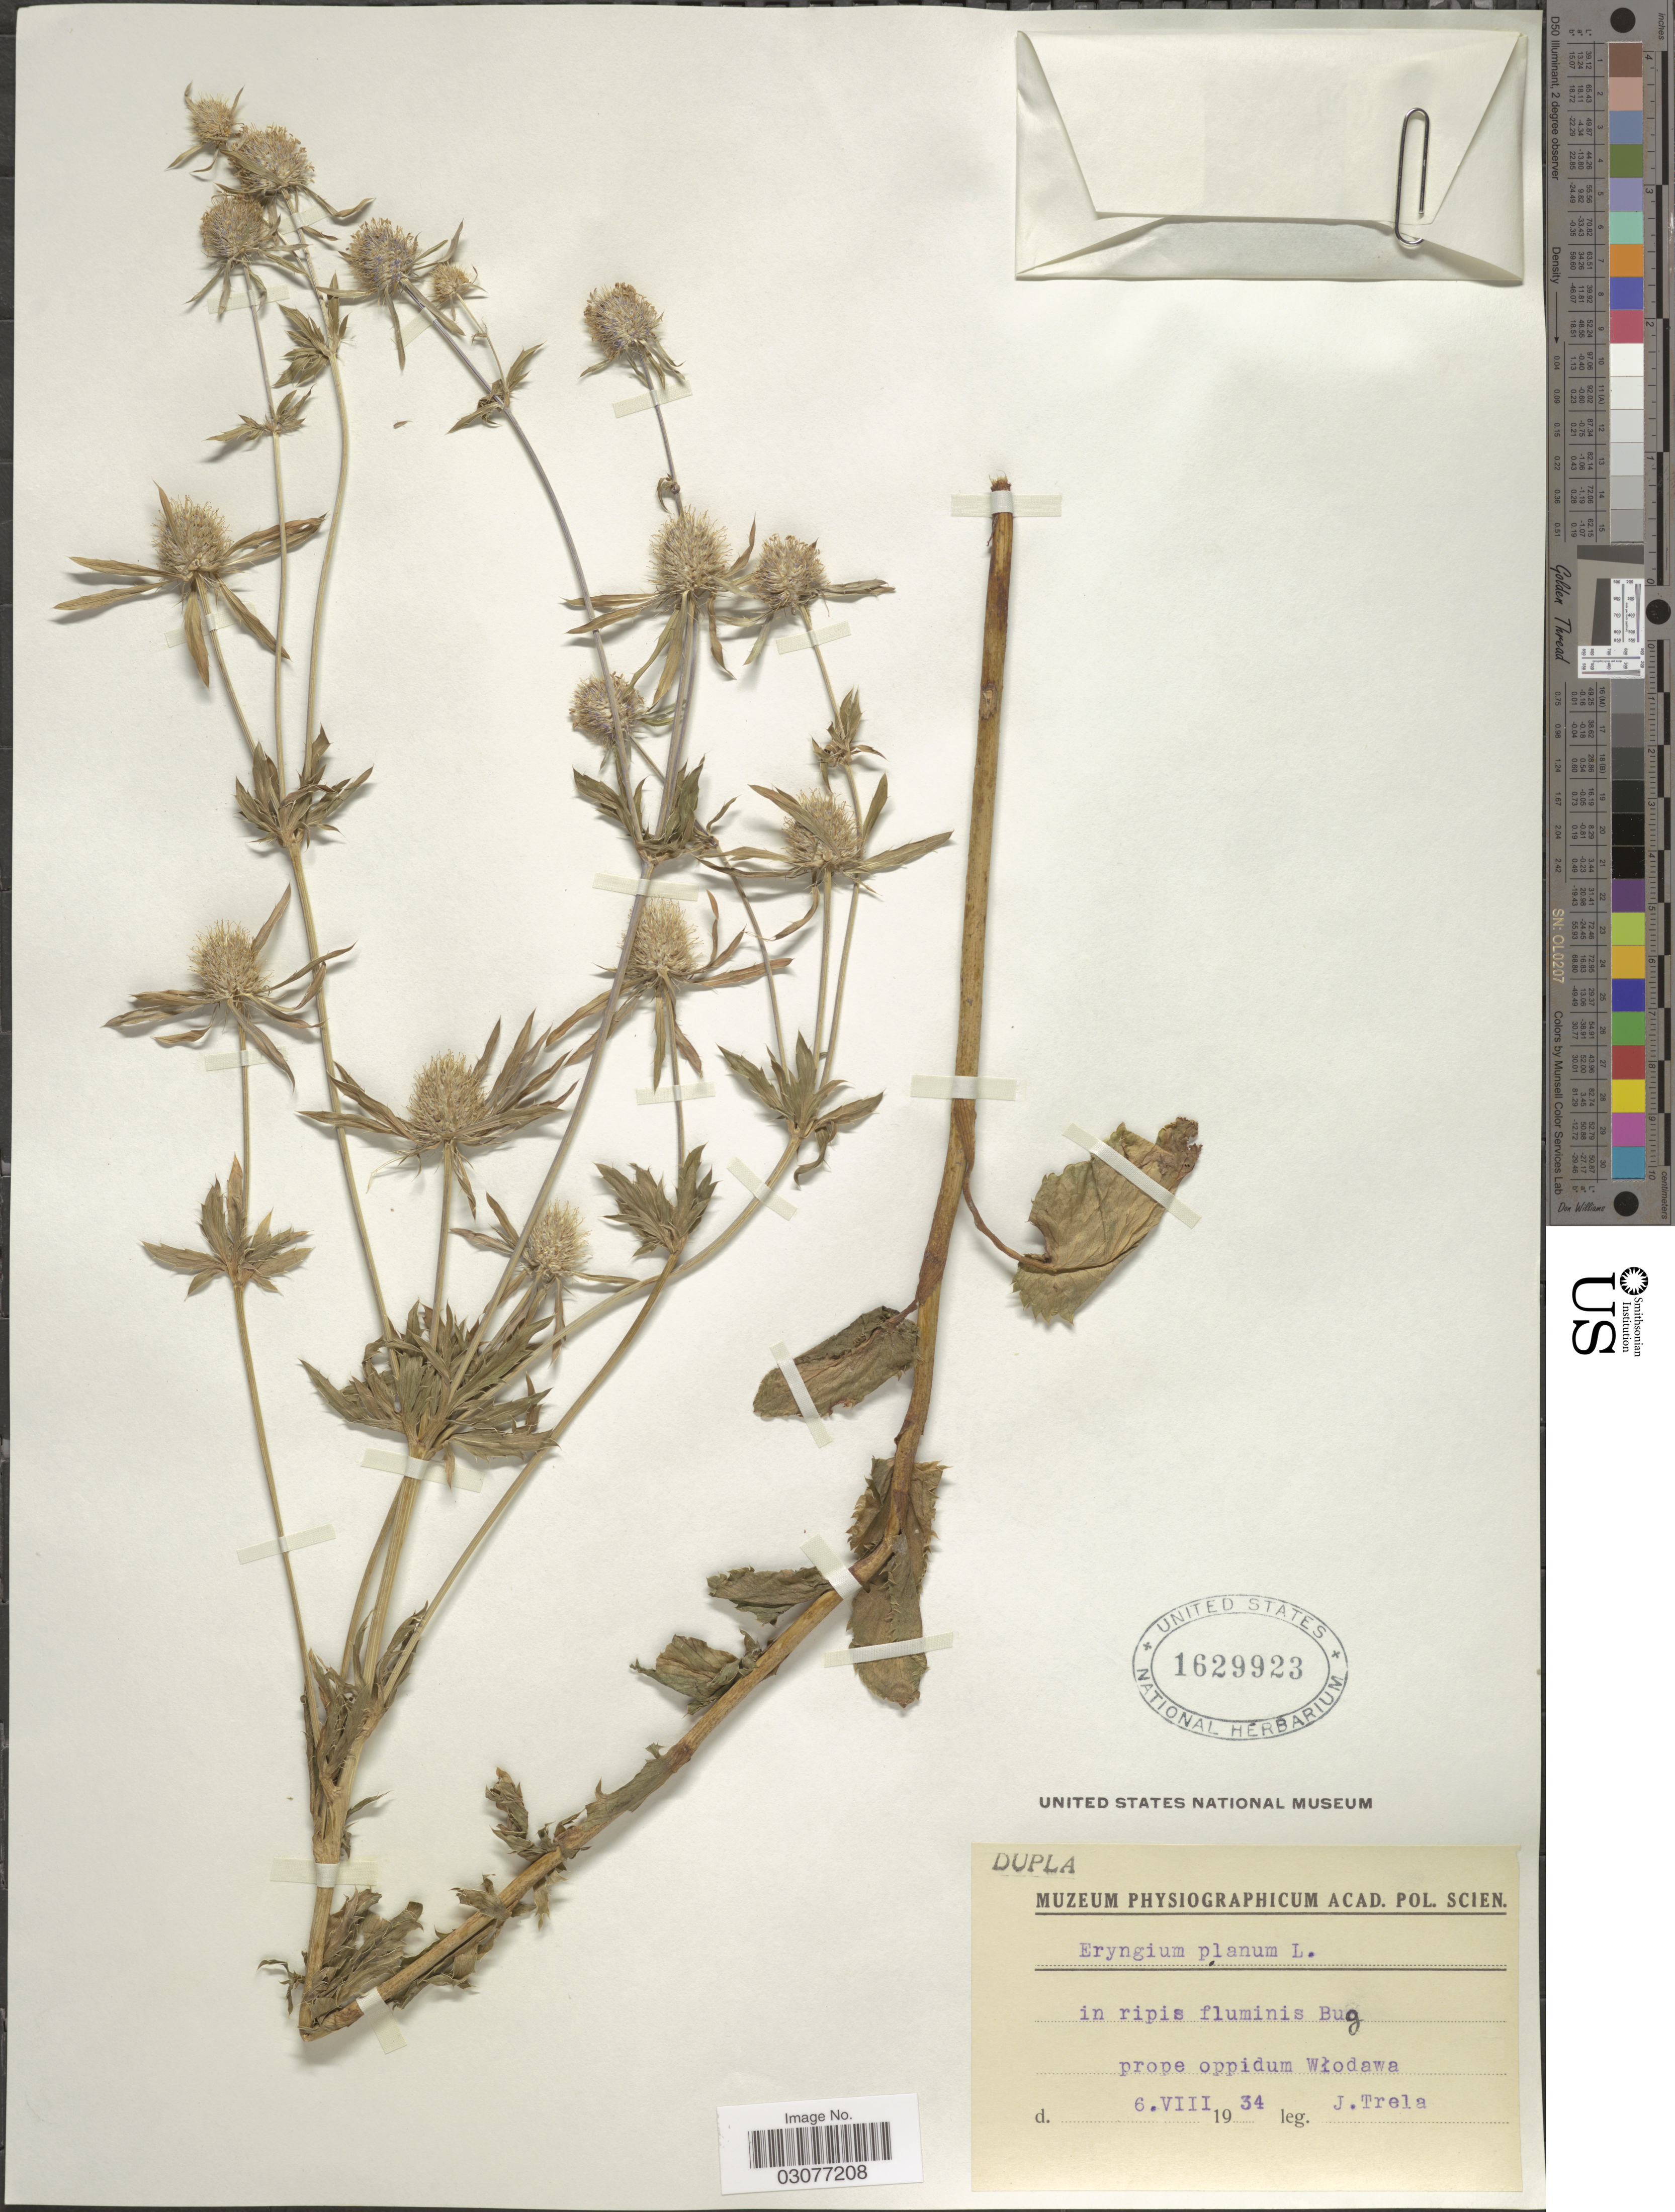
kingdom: Plantae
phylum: Tracheophyta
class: Magnoliopsida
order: Apiales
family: Apiaceae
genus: Eryngium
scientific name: Eryngium planum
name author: L.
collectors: J. Trela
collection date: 1934-08-06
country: Poland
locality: In ripis fluminis Bug. Prope oppidum Wlodawa.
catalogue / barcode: US 1629923